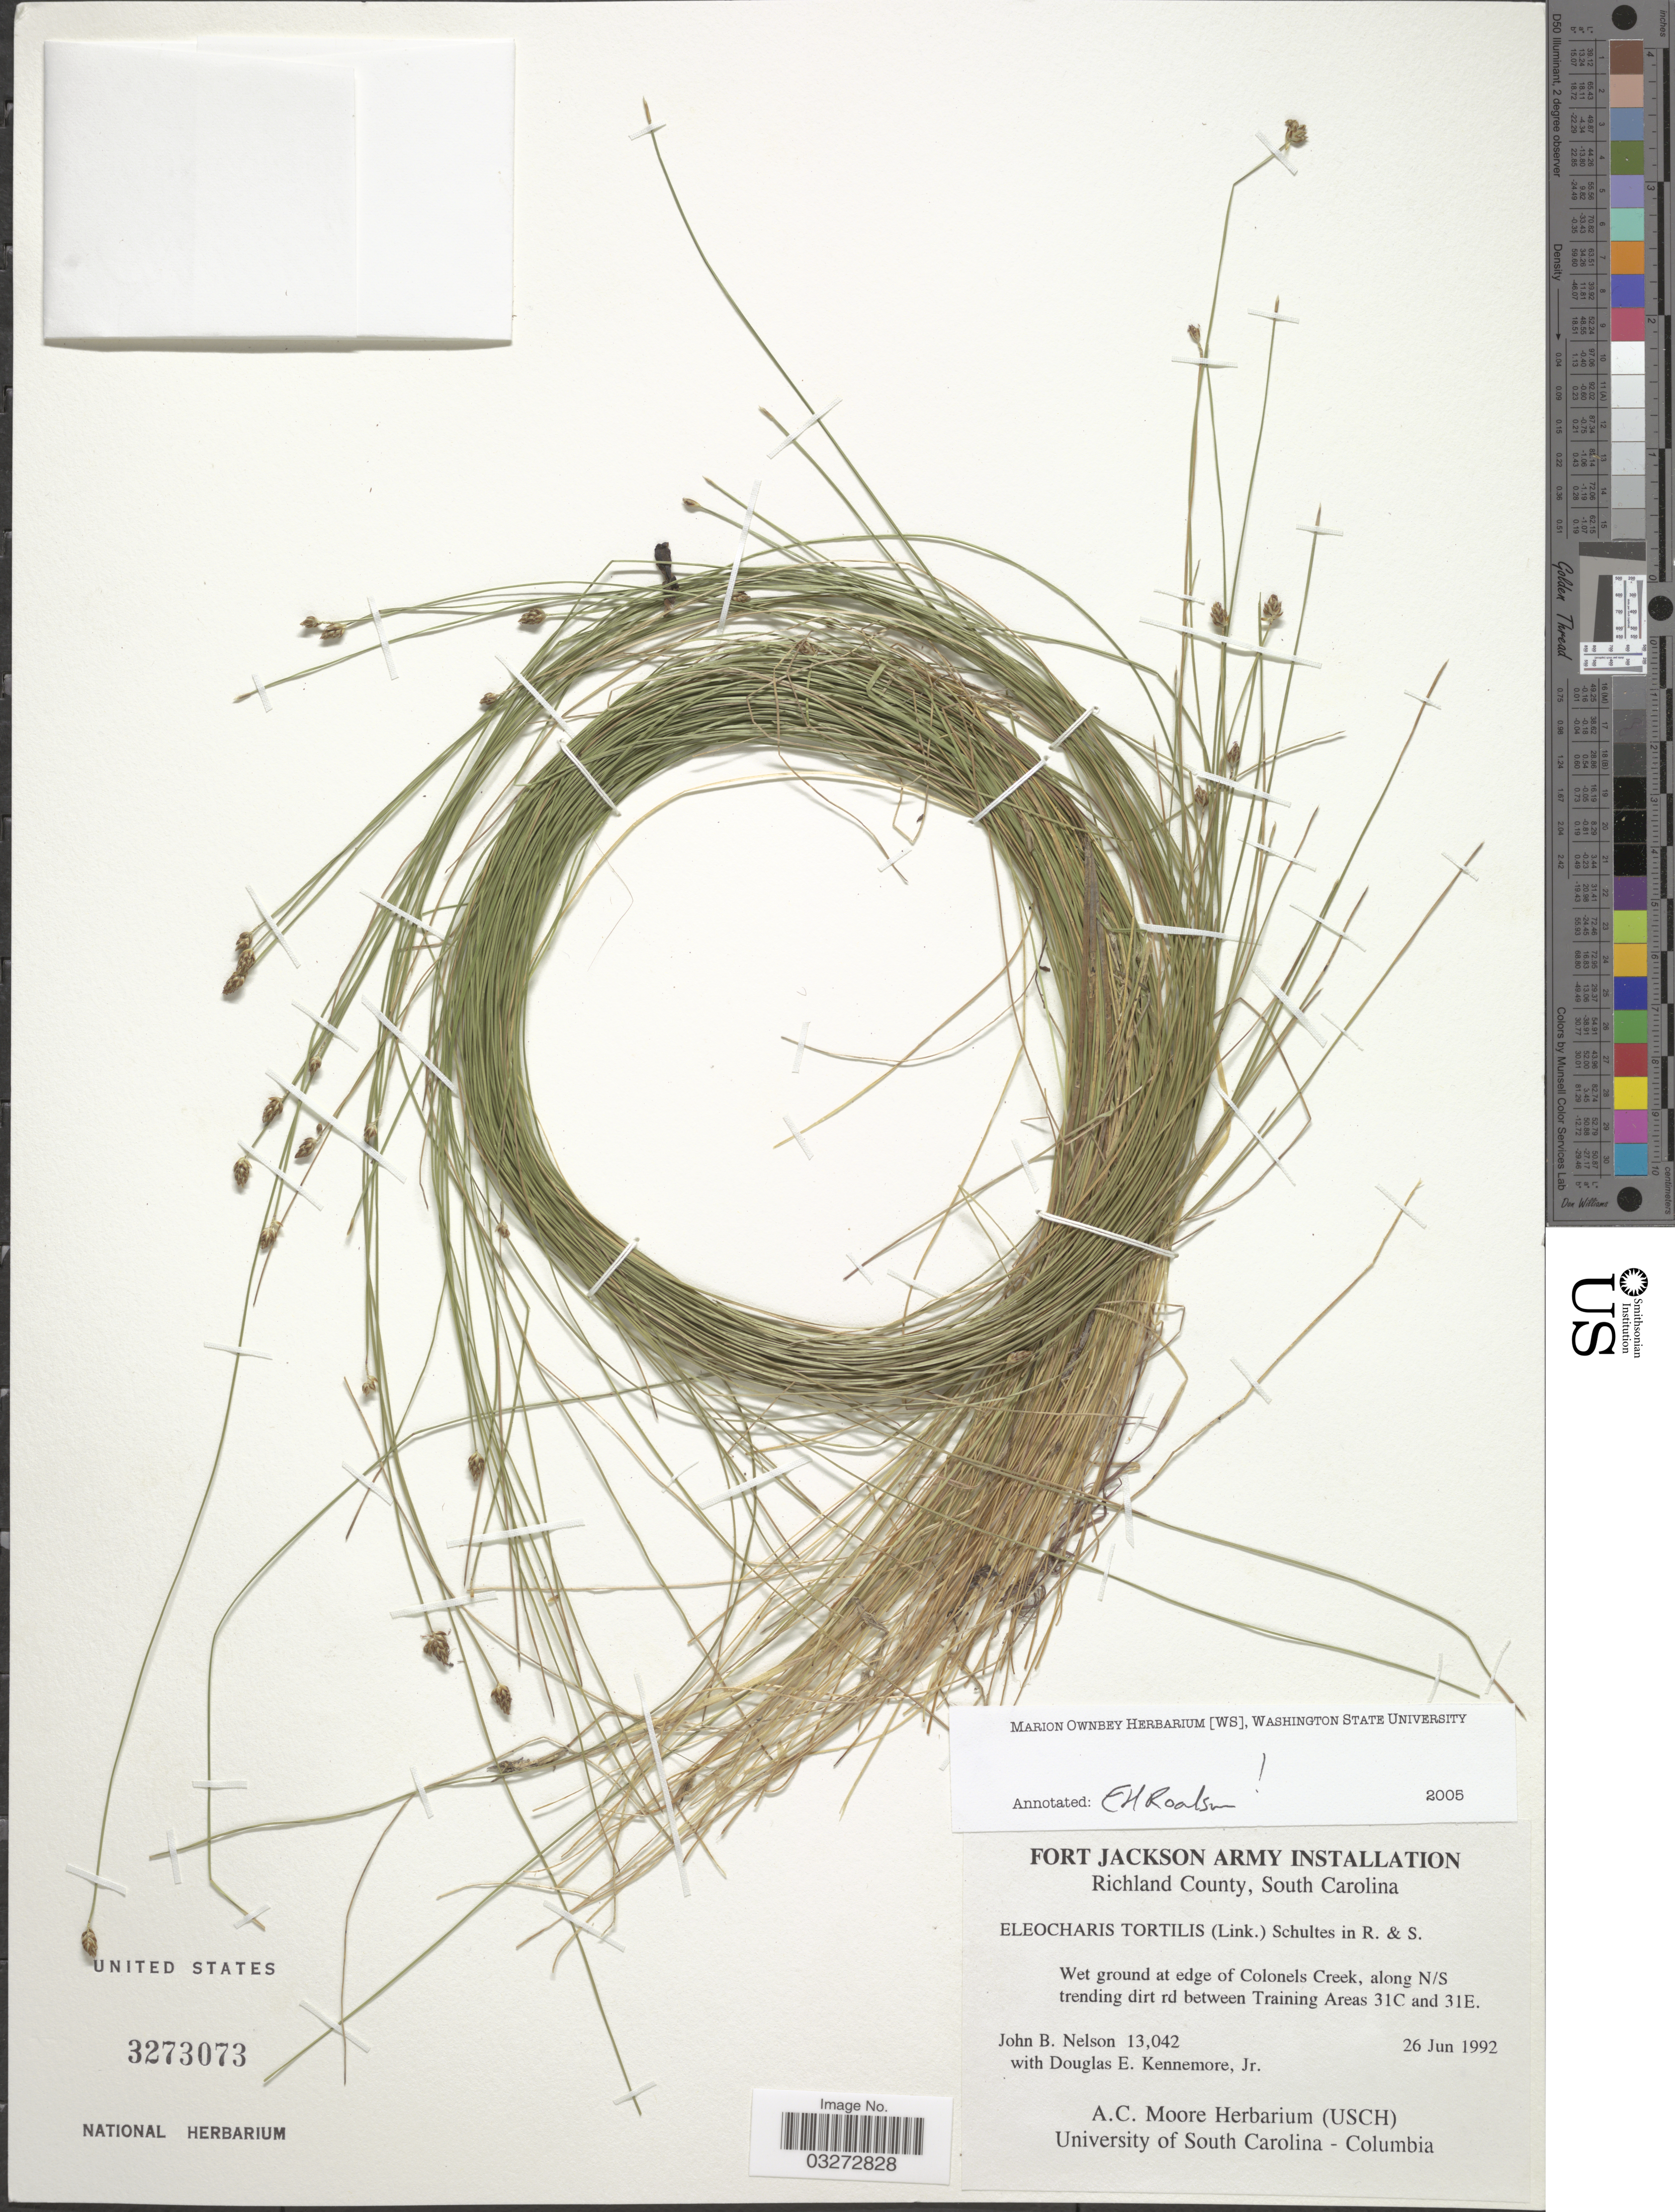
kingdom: Plantae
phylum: Tracheophyta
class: Liliopsida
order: Poales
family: Cyperaceae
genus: Eleocharis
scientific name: Eleocharis tortilis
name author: (Link) Schult.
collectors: J. B. Nelson & D. Kennemore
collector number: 13042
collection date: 1992-06-26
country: United States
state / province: South Carolina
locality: Richland County. West ground at edge of Colonels Creek, along N/S trending dirt rd between Training Aread 31 C and 31 E.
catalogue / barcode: US 3273073